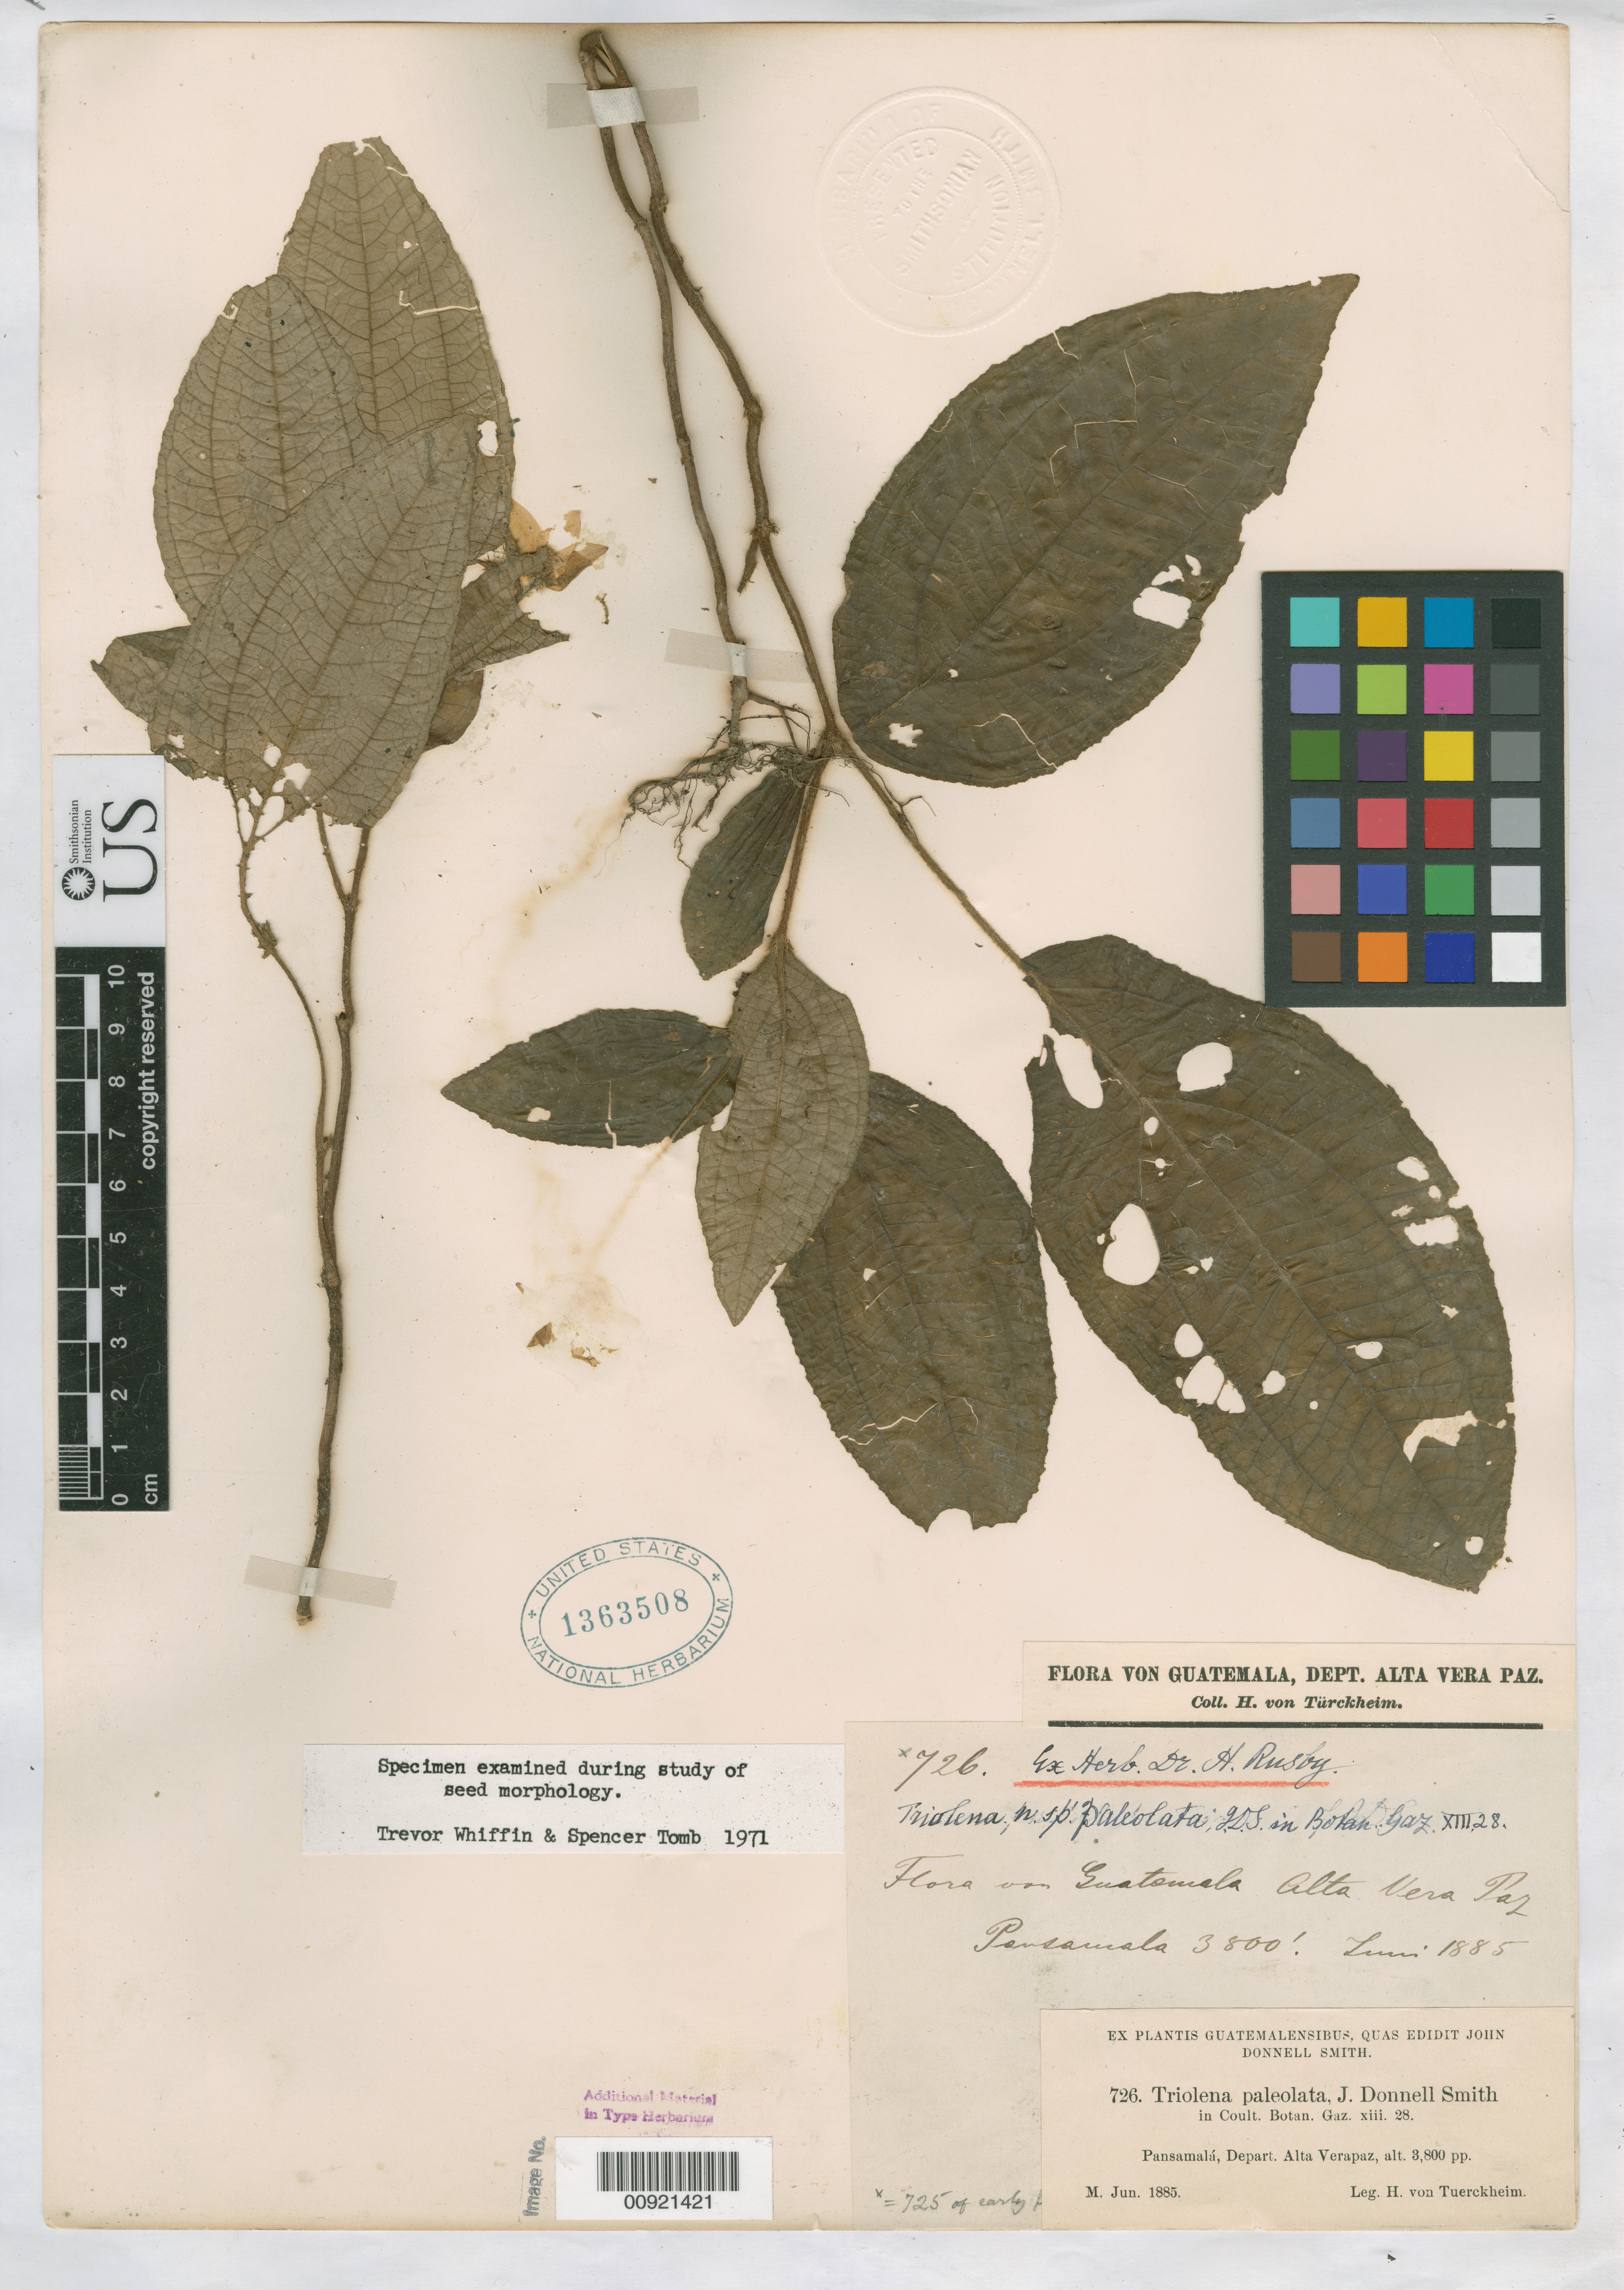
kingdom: Plantae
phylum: Tracheophyta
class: Magnoliopsida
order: Myrtales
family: Melastomataceae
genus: Triolena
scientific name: Triolena paleolata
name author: Donn. Sm.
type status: Type Collection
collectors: H. von Türckheim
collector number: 726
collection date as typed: Jun 1885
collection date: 1885-06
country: Guatemala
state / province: Alta Verapaz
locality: Pansamala.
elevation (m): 1158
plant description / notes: One of two US duplicates of this collection (USNH 1363508, 1363511) received from the John Donnell Smith herbarium, neither clearly the holotype.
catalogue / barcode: US 1363508